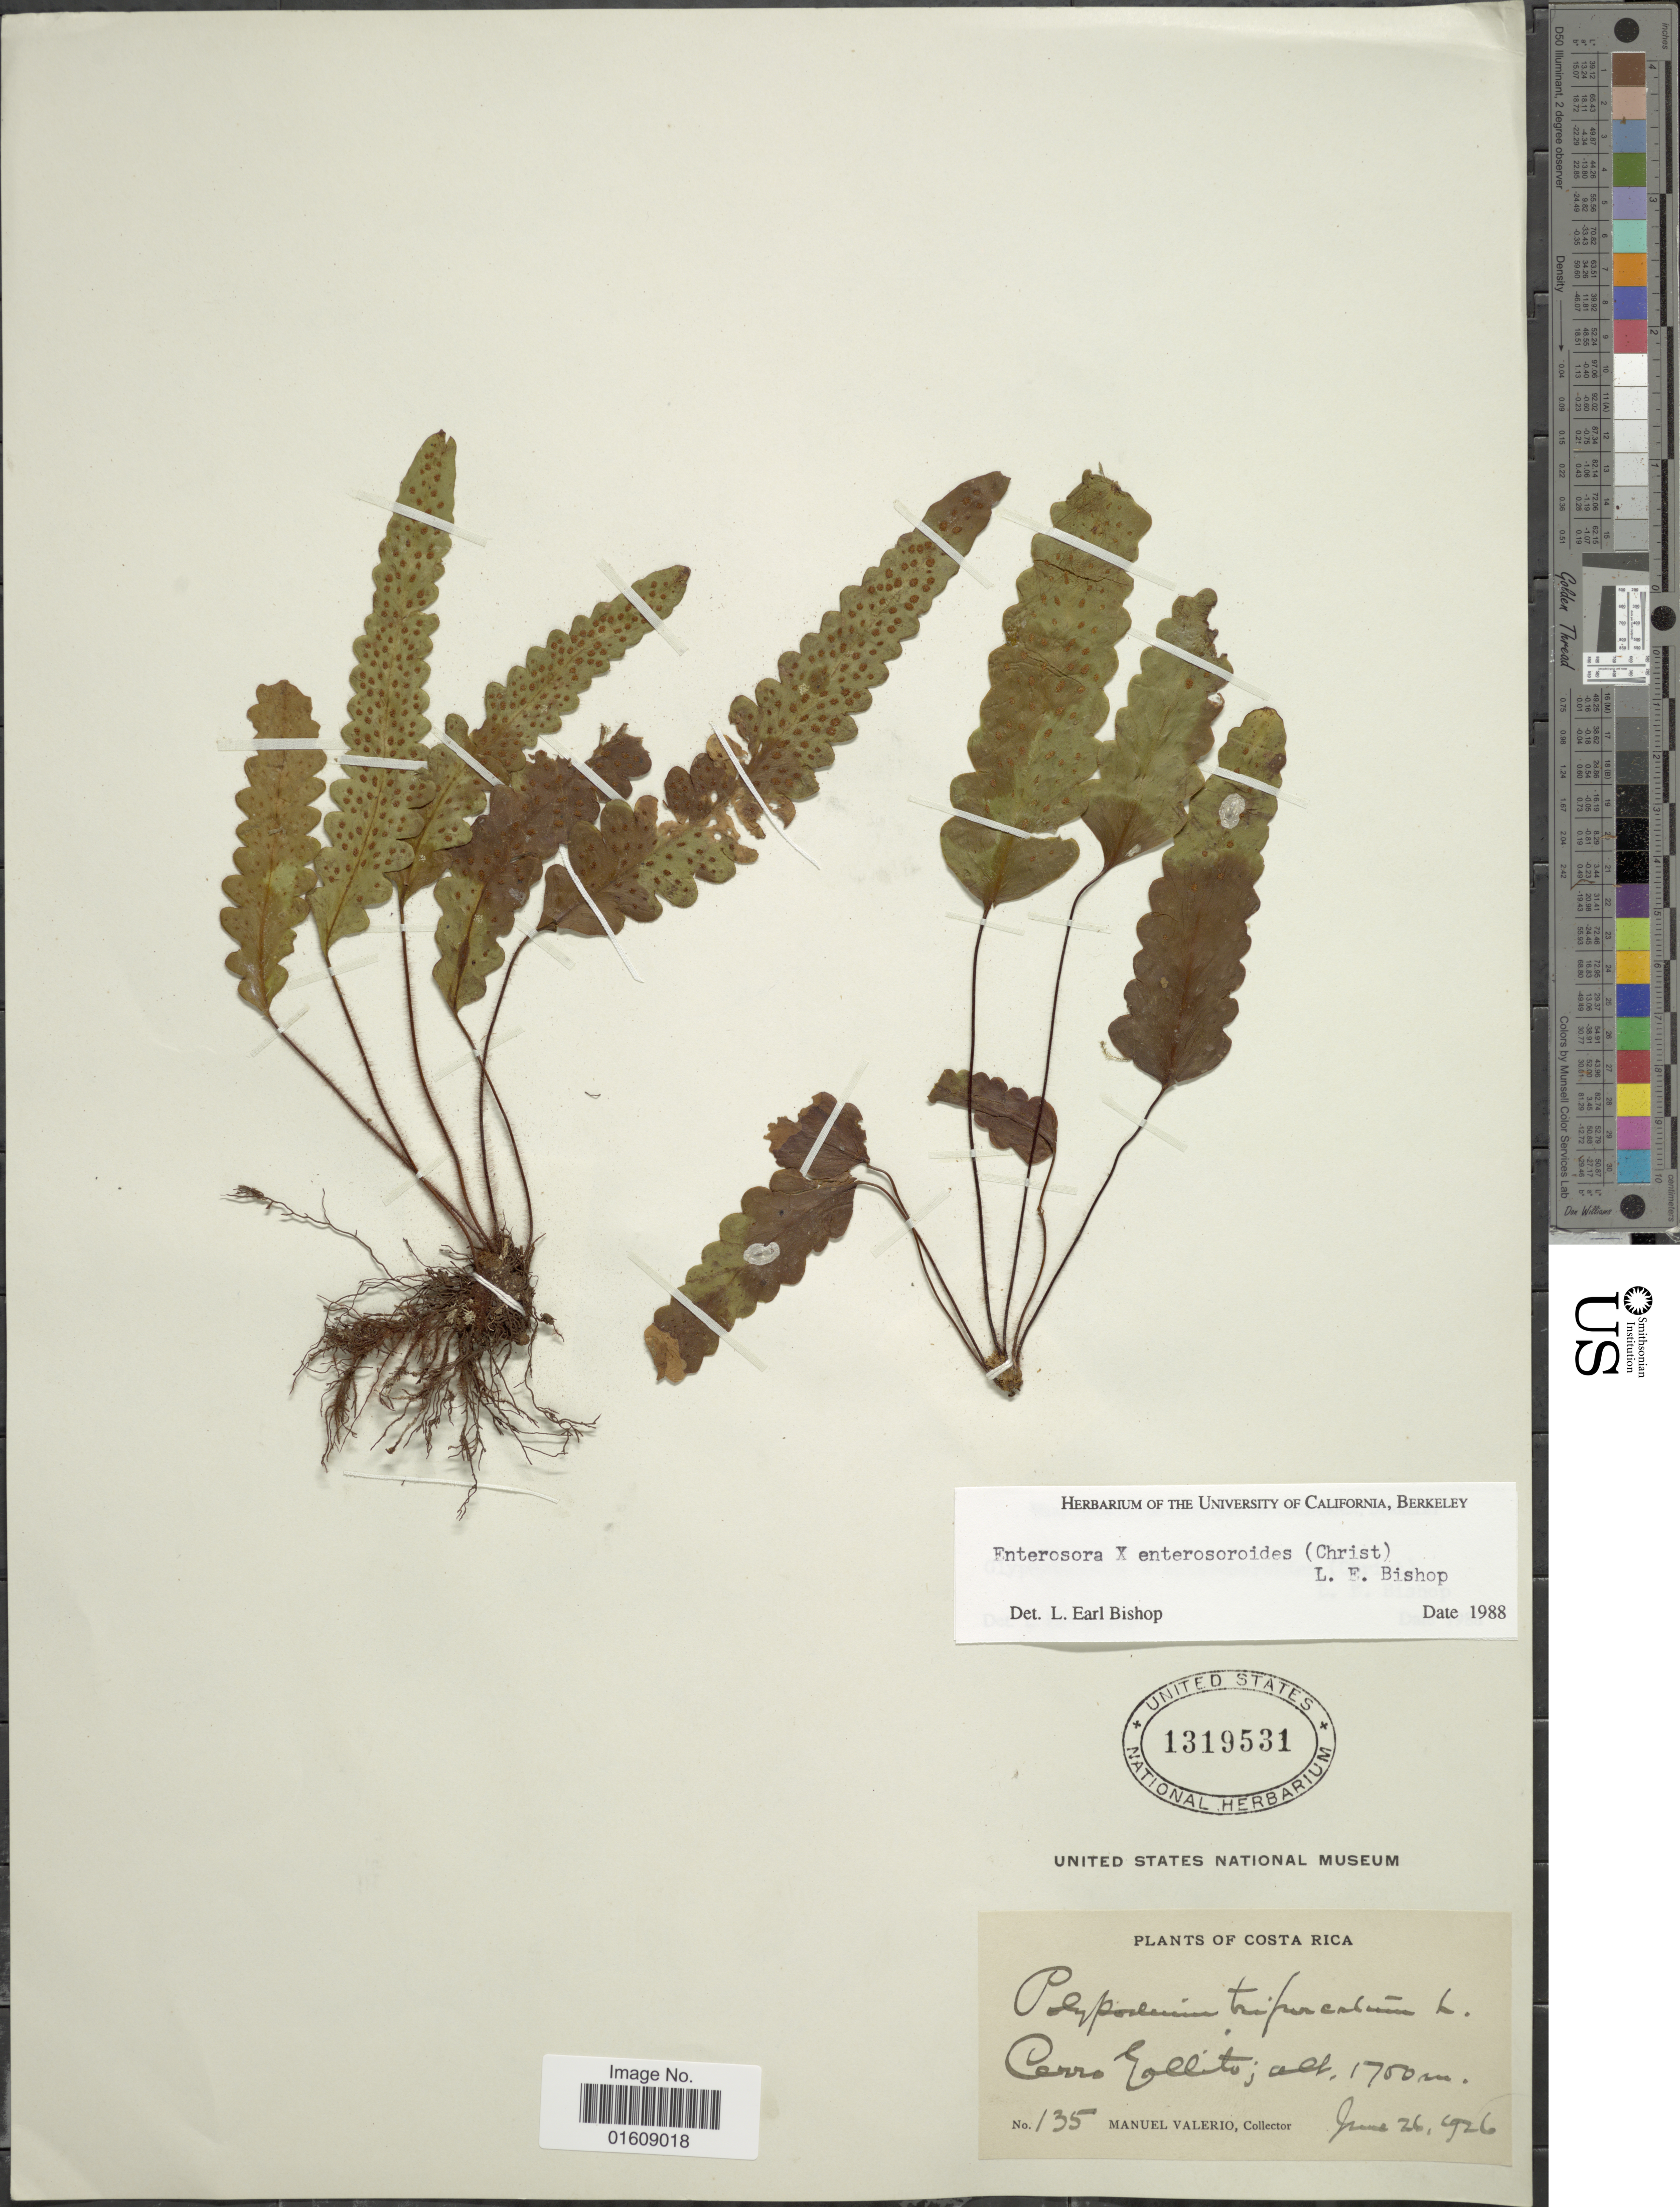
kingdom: Plantae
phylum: Tracheophyta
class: Polypodiopsida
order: Polypodiales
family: Polypodiaceae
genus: Enterosora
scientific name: Enterosora x enterosoroides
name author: (Christ) L.E. Bishop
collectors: M. Valerio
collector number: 135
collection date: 1926-06-26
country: Costa Rica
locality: Costa Rica, Cerro Gallito.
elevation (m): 1700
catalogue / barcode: US 1319531